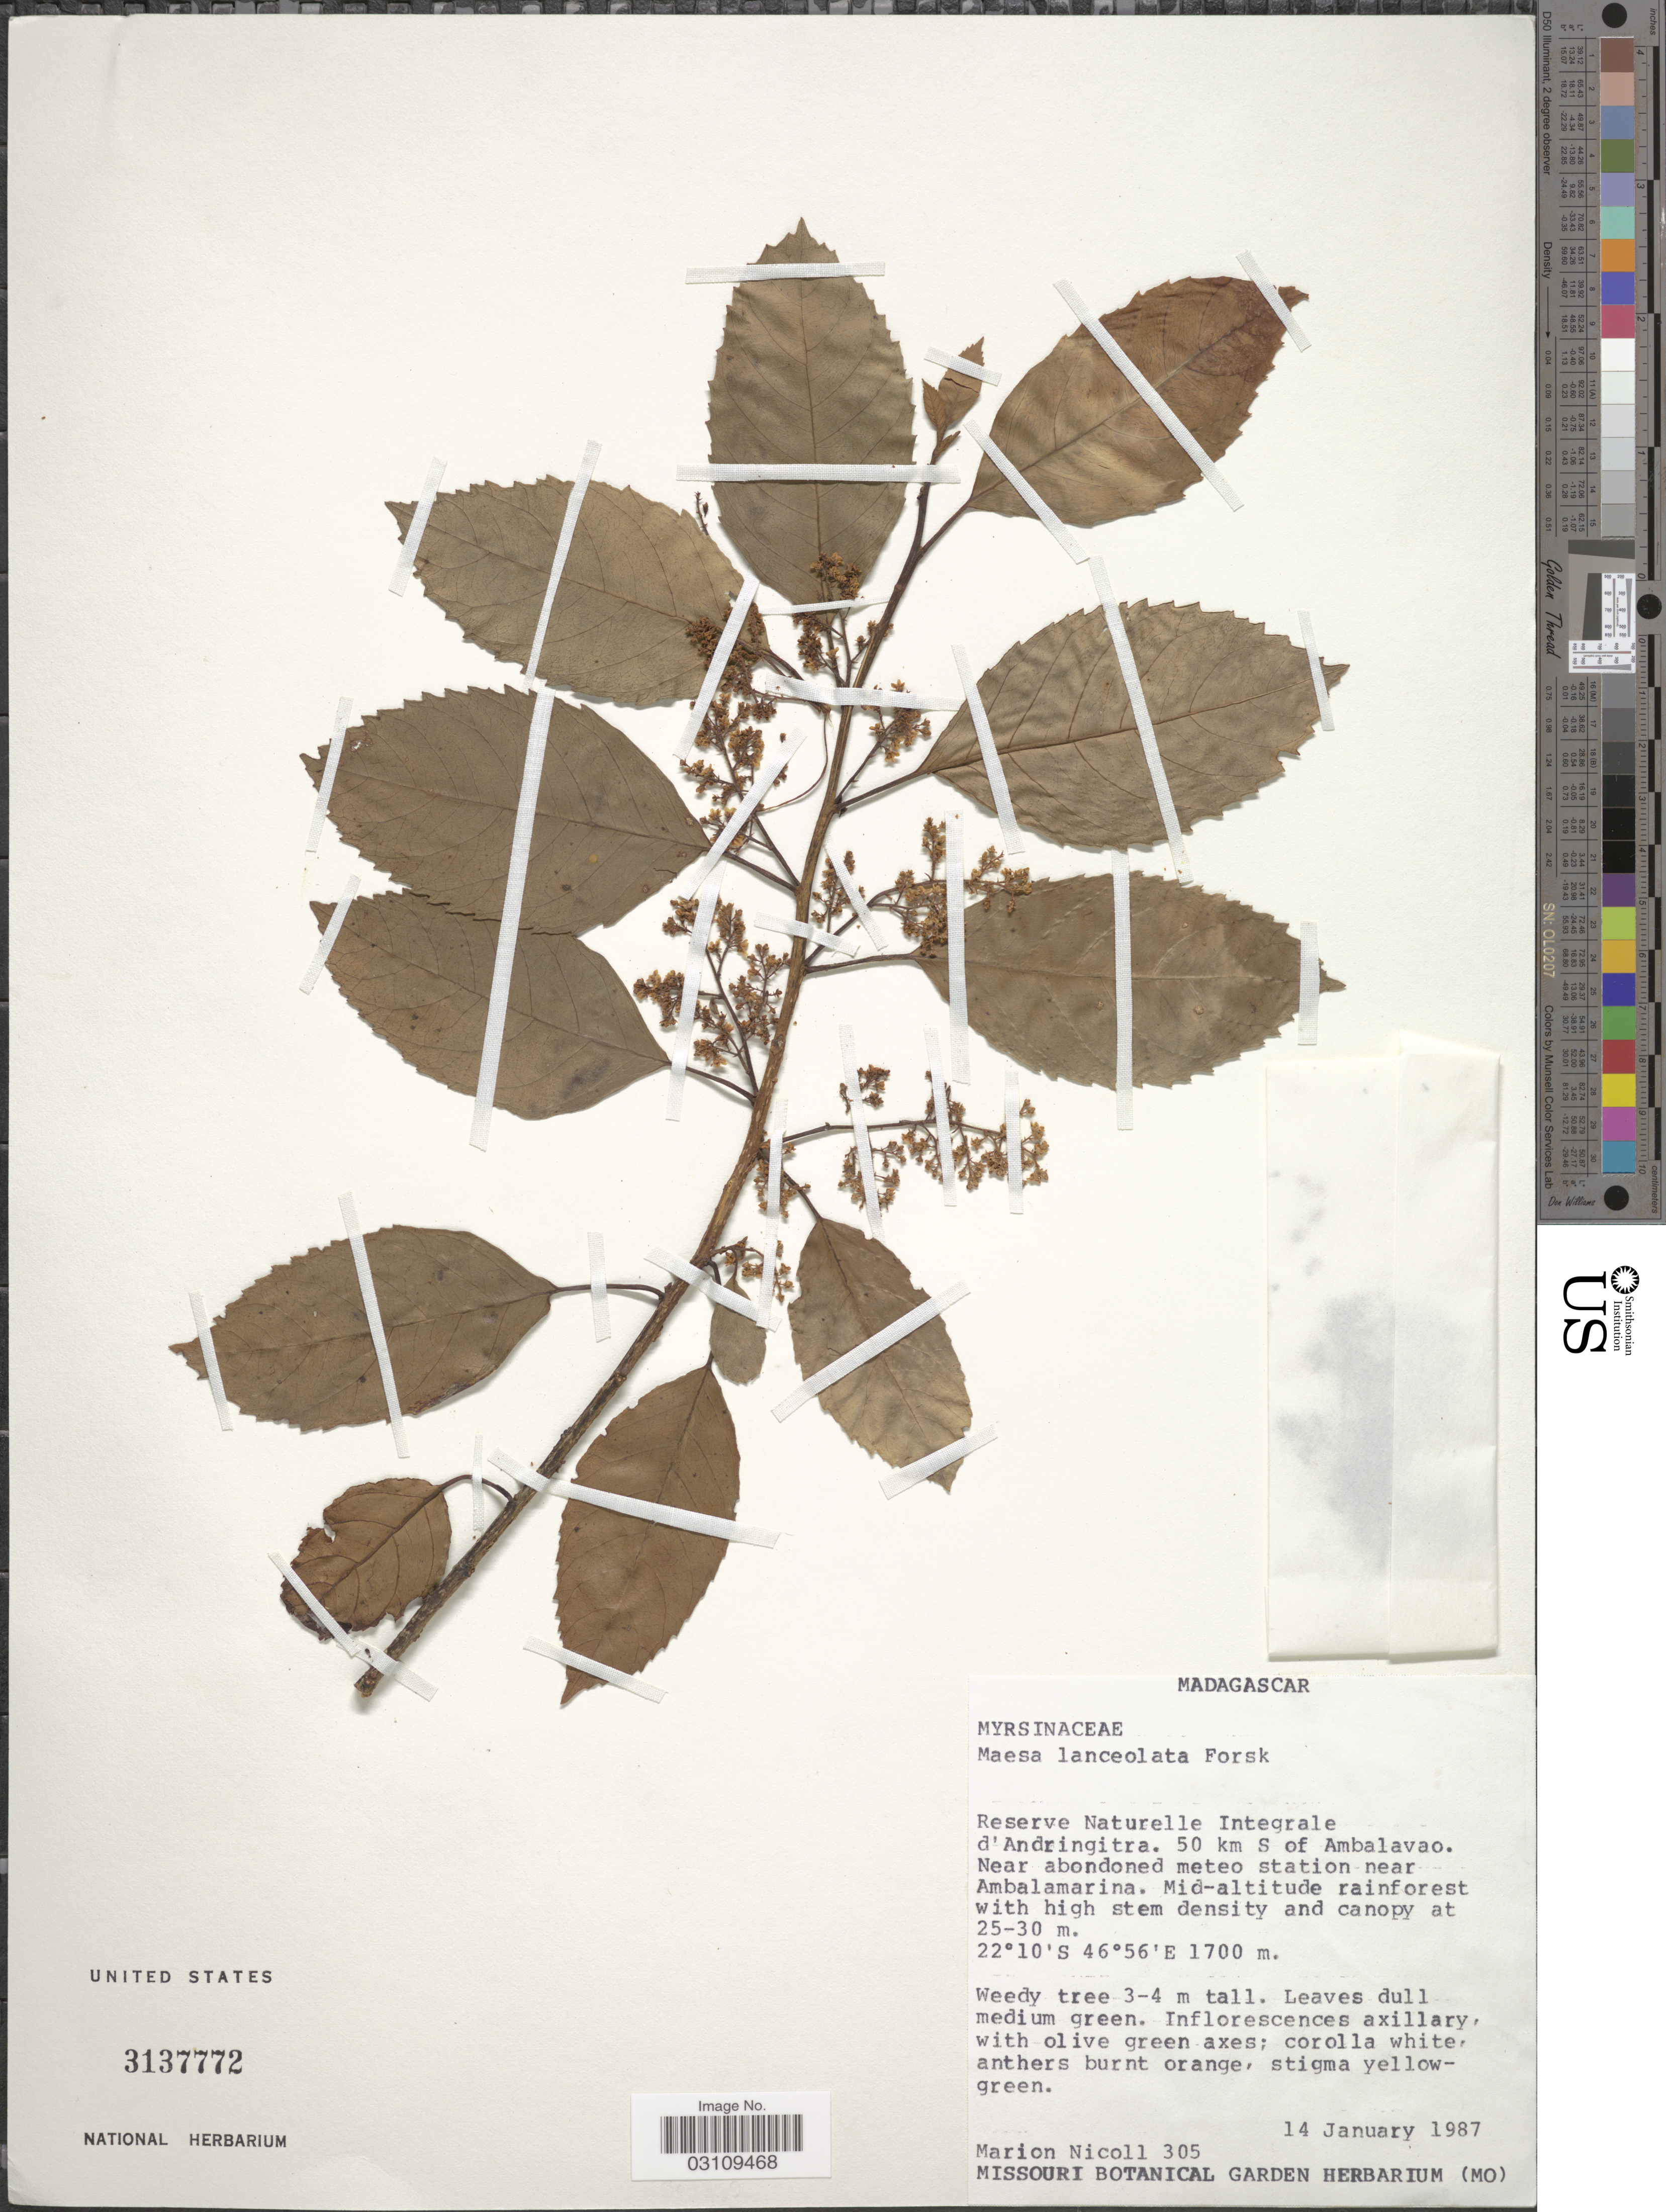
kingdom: Plantae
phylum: Tracheophyta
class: Magnoliopsida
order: Ericales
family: Primulaceae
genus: Maesa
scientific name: Maesa lanceolata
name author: Forssk.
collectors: M. F. Nicoll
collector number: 305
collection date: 1987-01-14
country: Madagascar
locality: Reserve Naturelle Integrale d'Andringitra. 50 km S of Ambalavao. Near abondoned meteo station near Ambalamarina.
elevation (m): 1700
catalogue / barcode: US 3137772